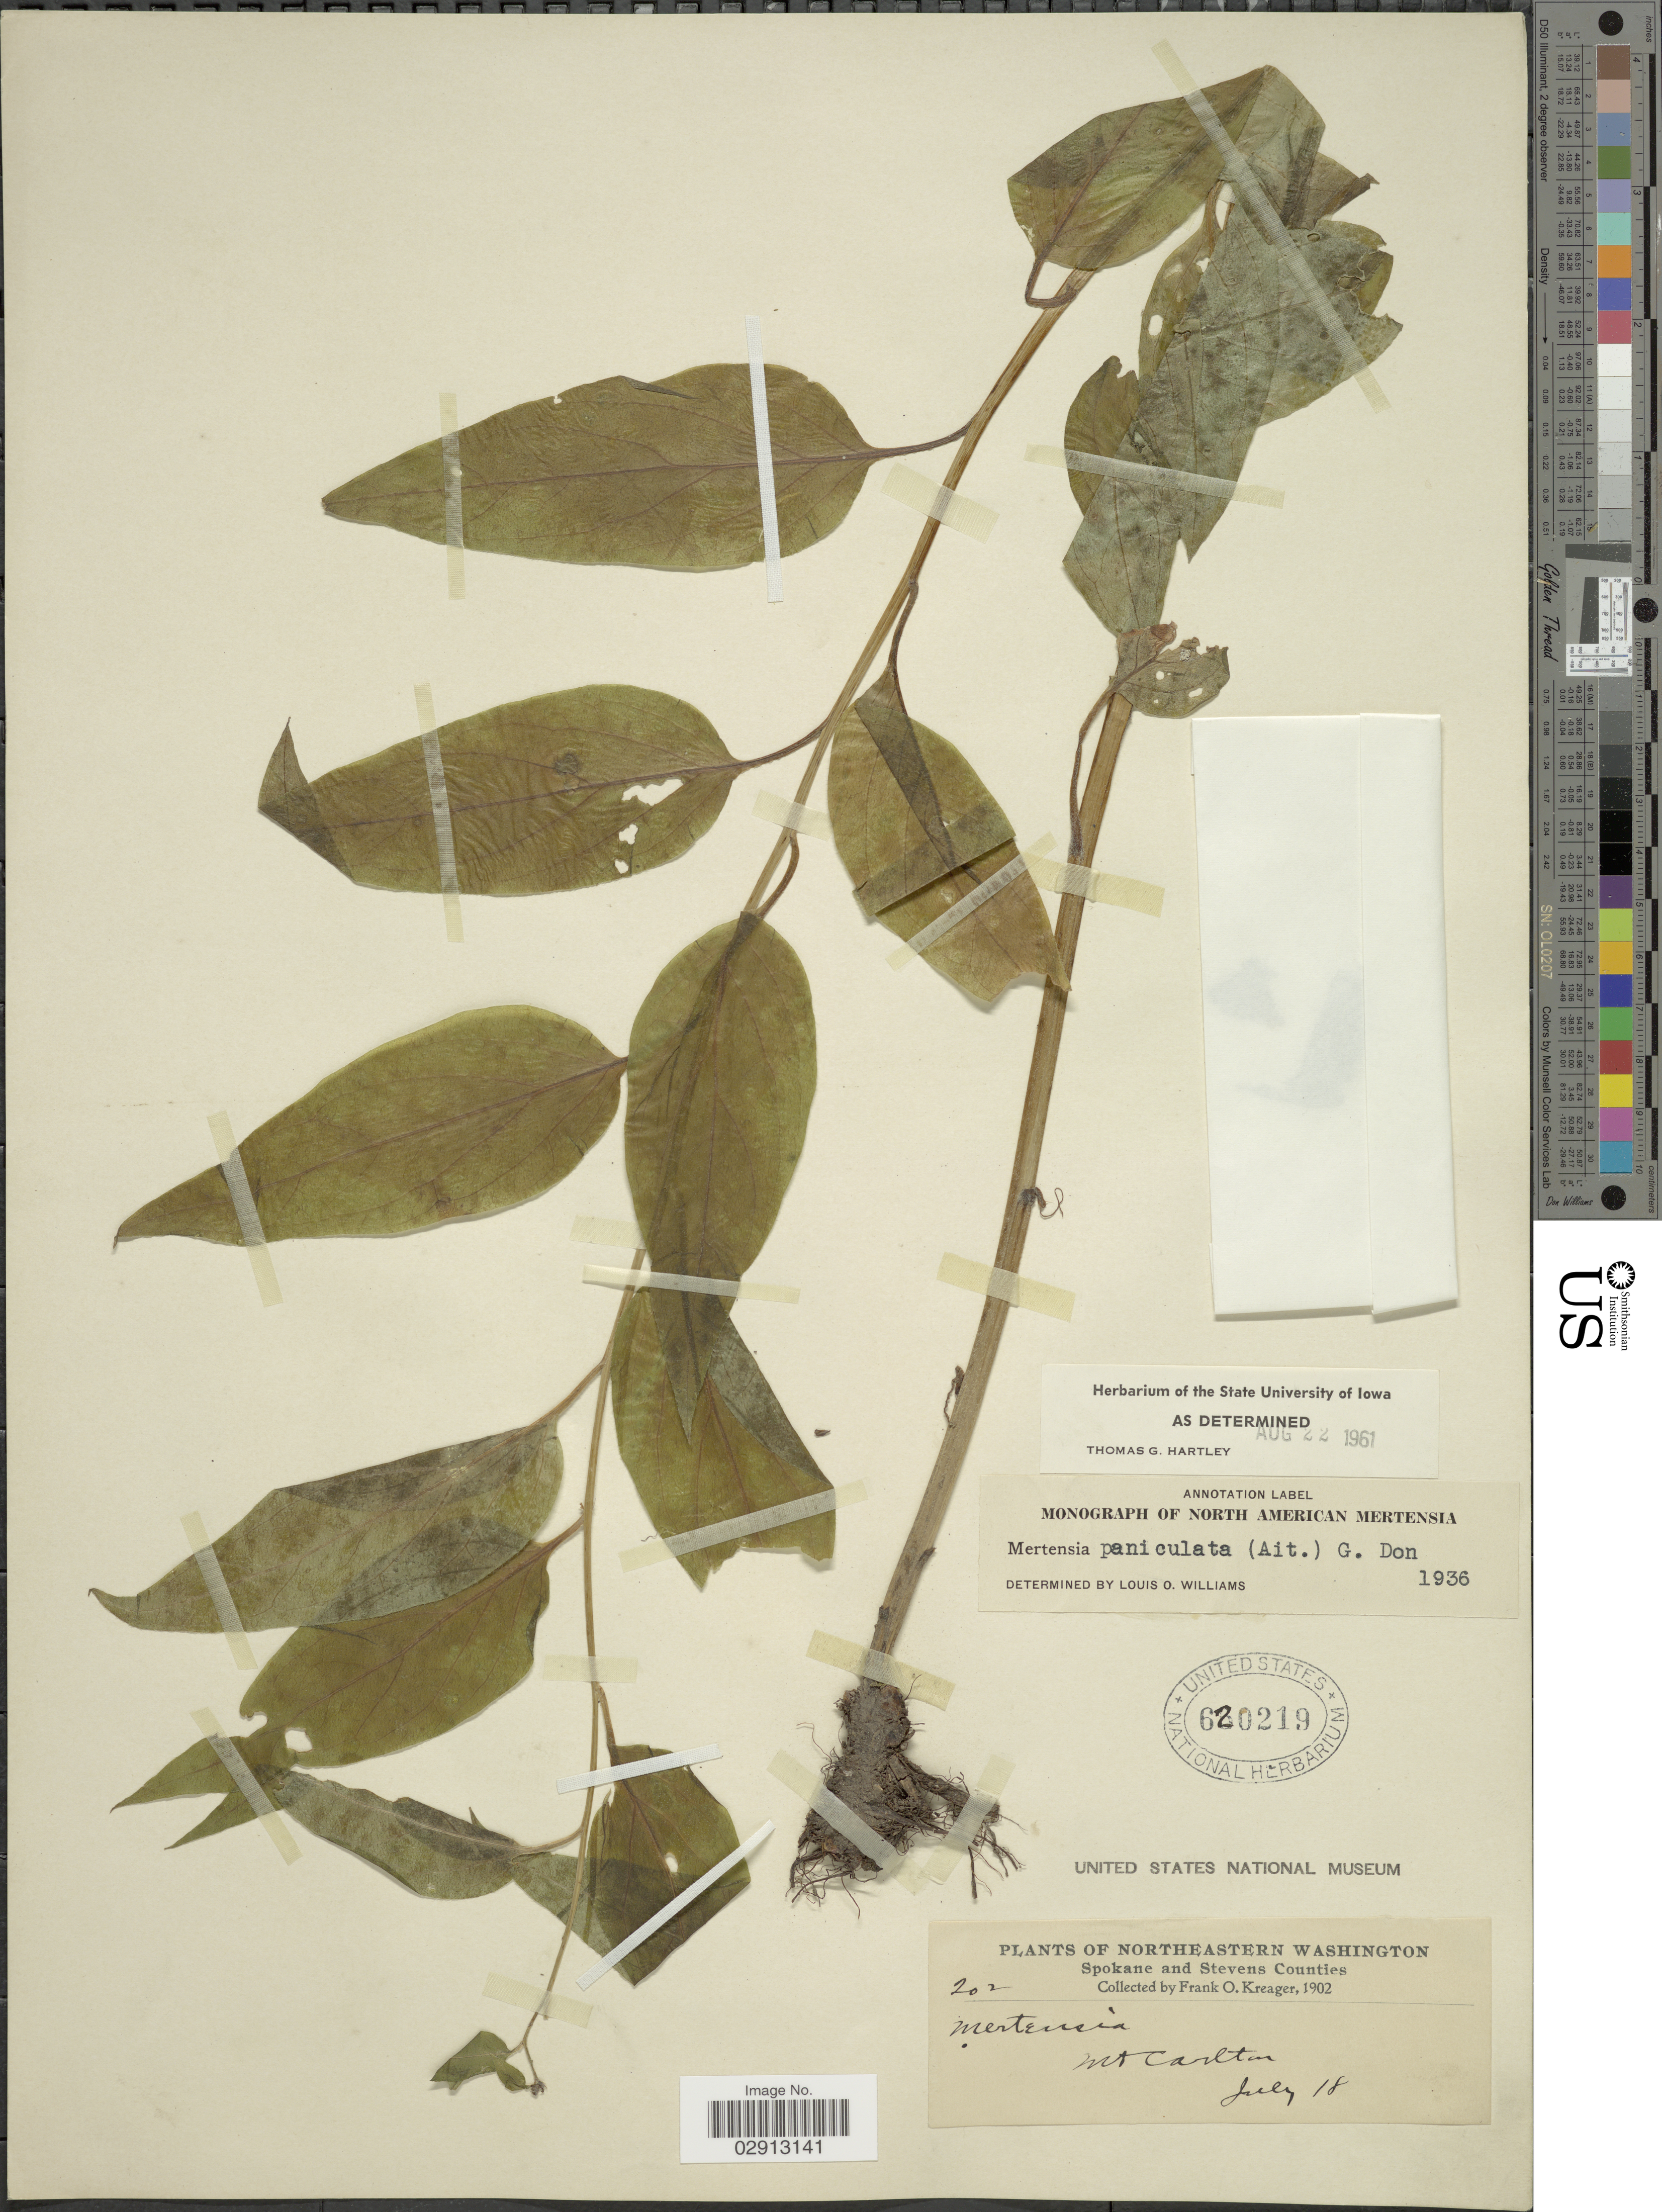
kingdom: Plantae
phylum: Tracheophyta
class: Magnoliopsida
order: Boraginales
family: Boraginaceae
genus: Mertensia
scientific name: Mertensia paniculata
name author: (Aiton) G. Don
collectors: F. Kreager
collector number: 202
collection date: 1902-07-18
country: United States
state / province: Washington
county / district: Spokane / Stevens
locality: Northeastern Washington. Spokane and Stevens Counties. Mt. Carlton.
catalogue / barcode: US 620219